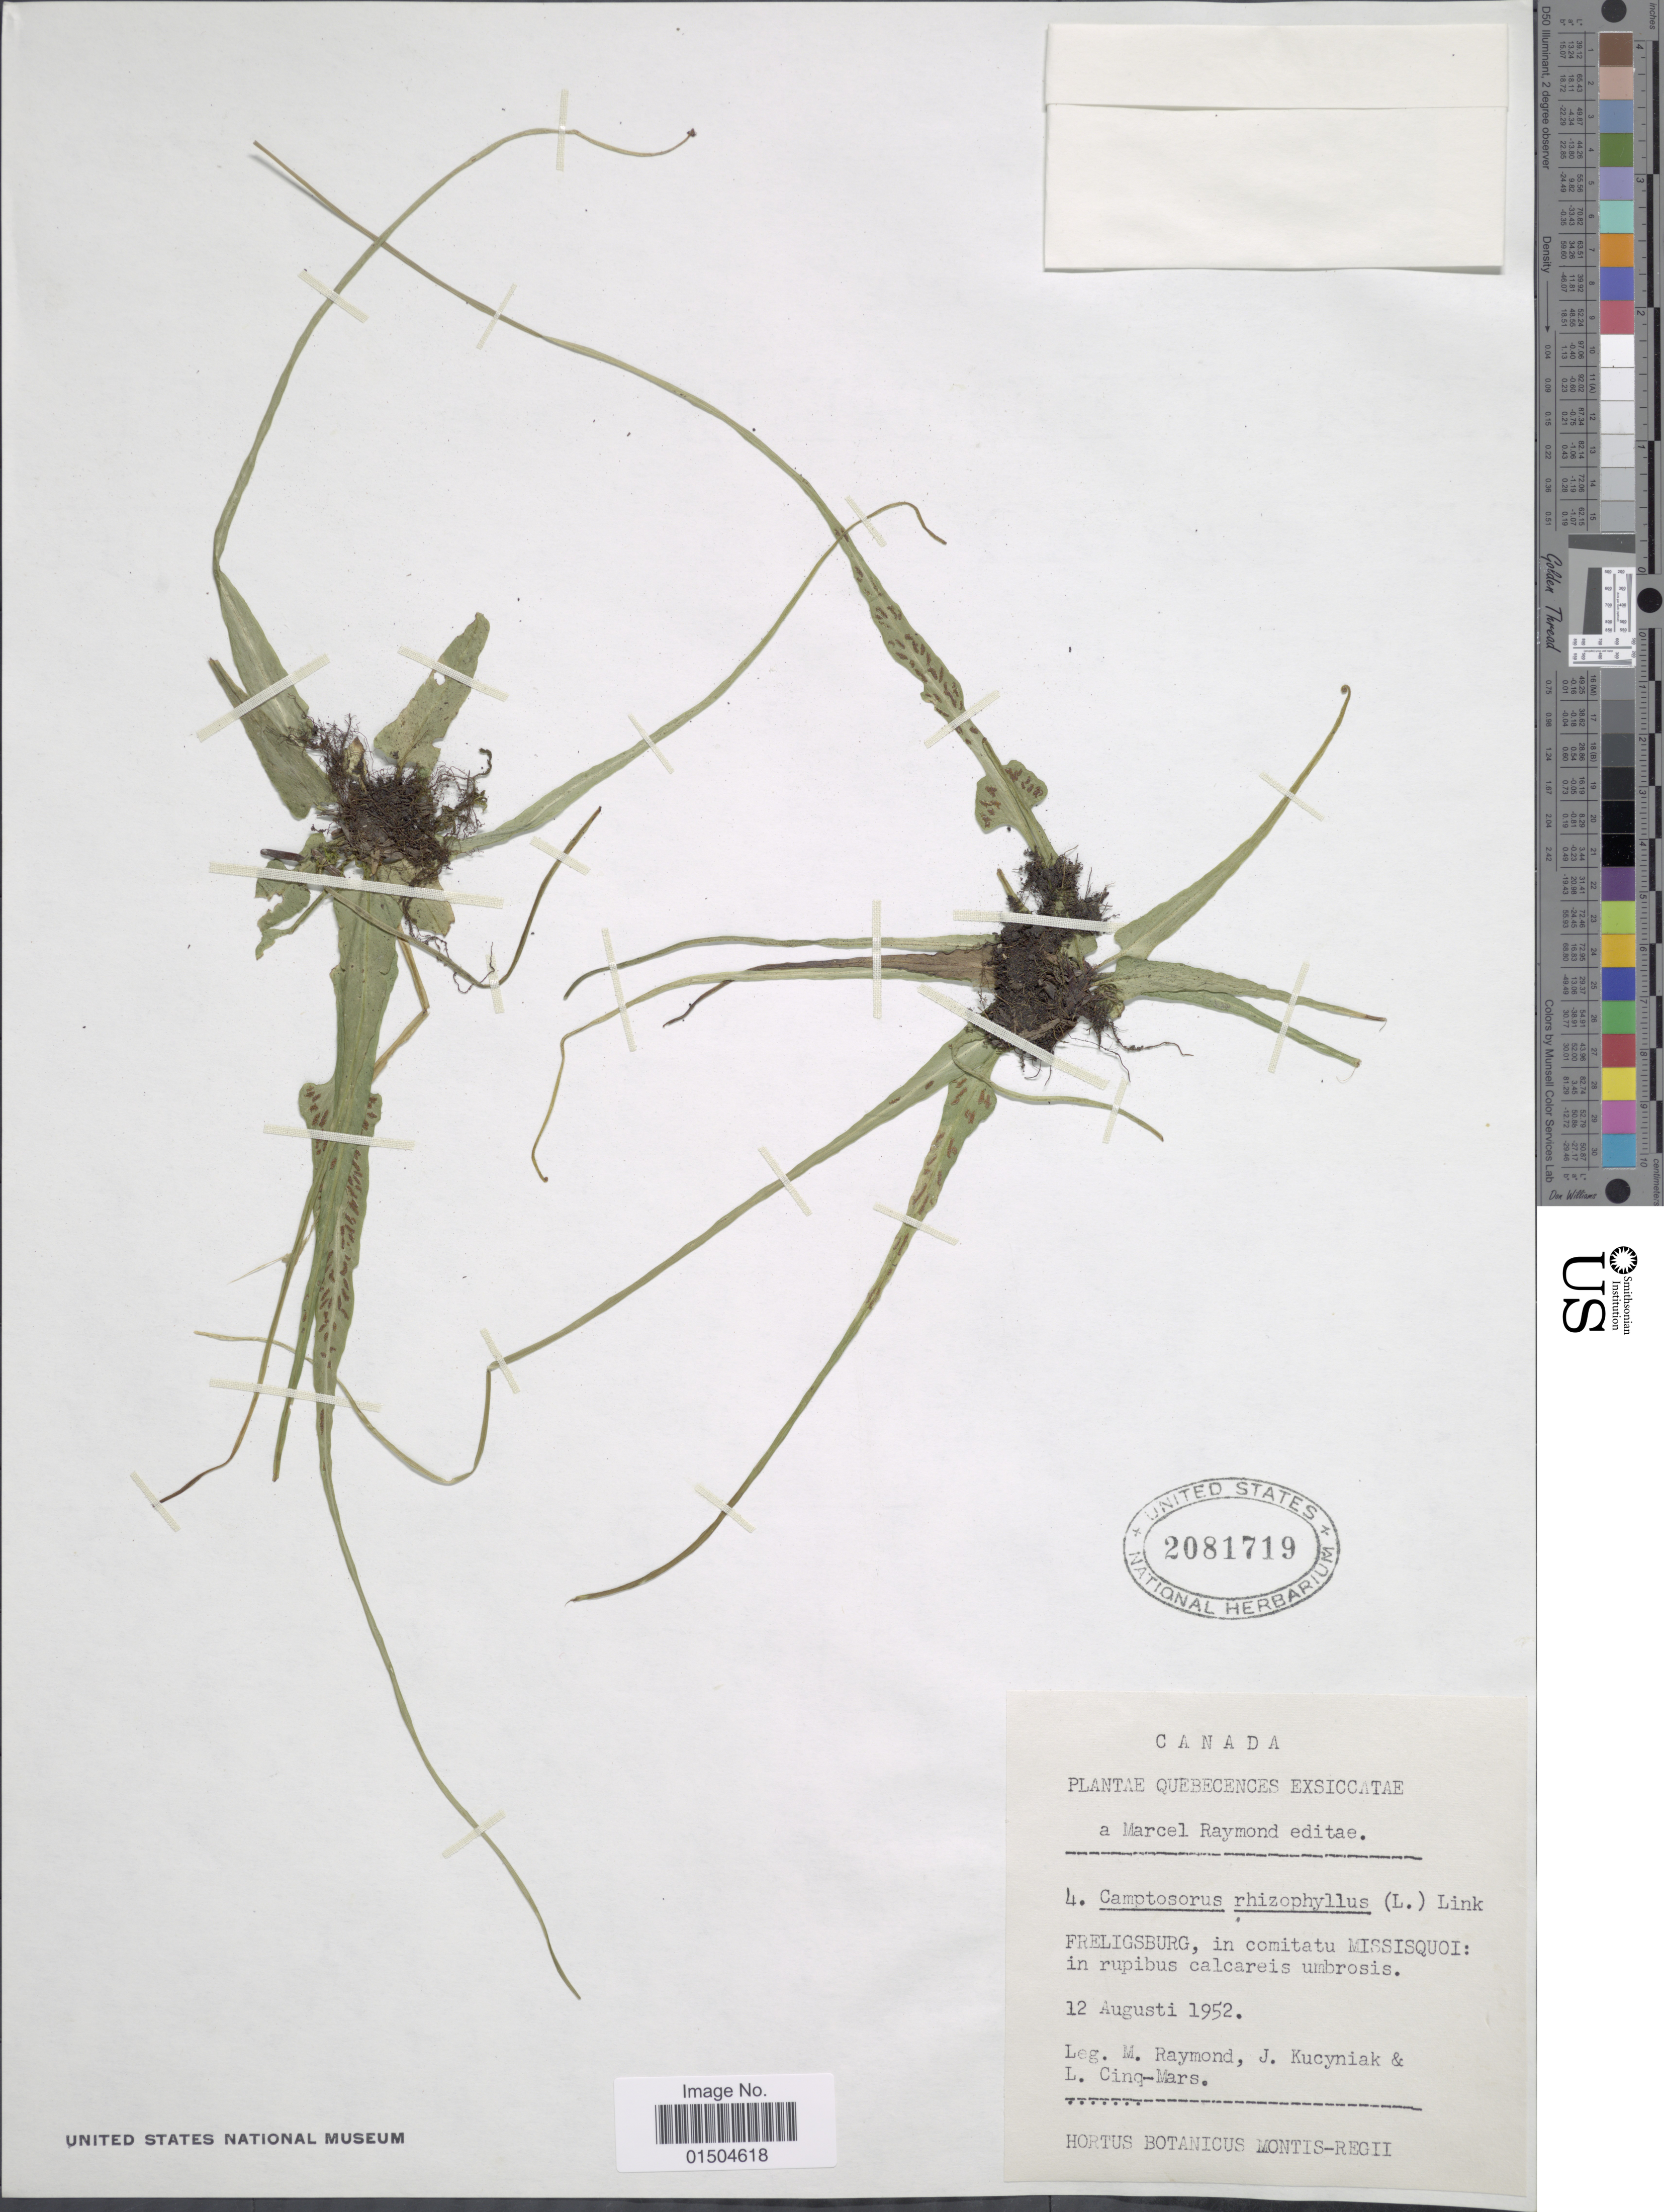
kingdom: Plantae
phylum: Tracheophyta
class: Polypodiopsida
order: Polypodiales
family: Aspleniaceae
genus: Asplenium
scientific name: Asplenium rhizophyllum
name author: L.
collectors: M. Raymond, J. Kucyniak & L. Clinq-Mars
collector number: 4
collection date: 1952-08-12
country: Canada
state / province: Quebec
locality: Freligsburg, in comitatu Missisquoi: in rupibus calcareis umbrosis.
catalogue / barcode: US 2081719